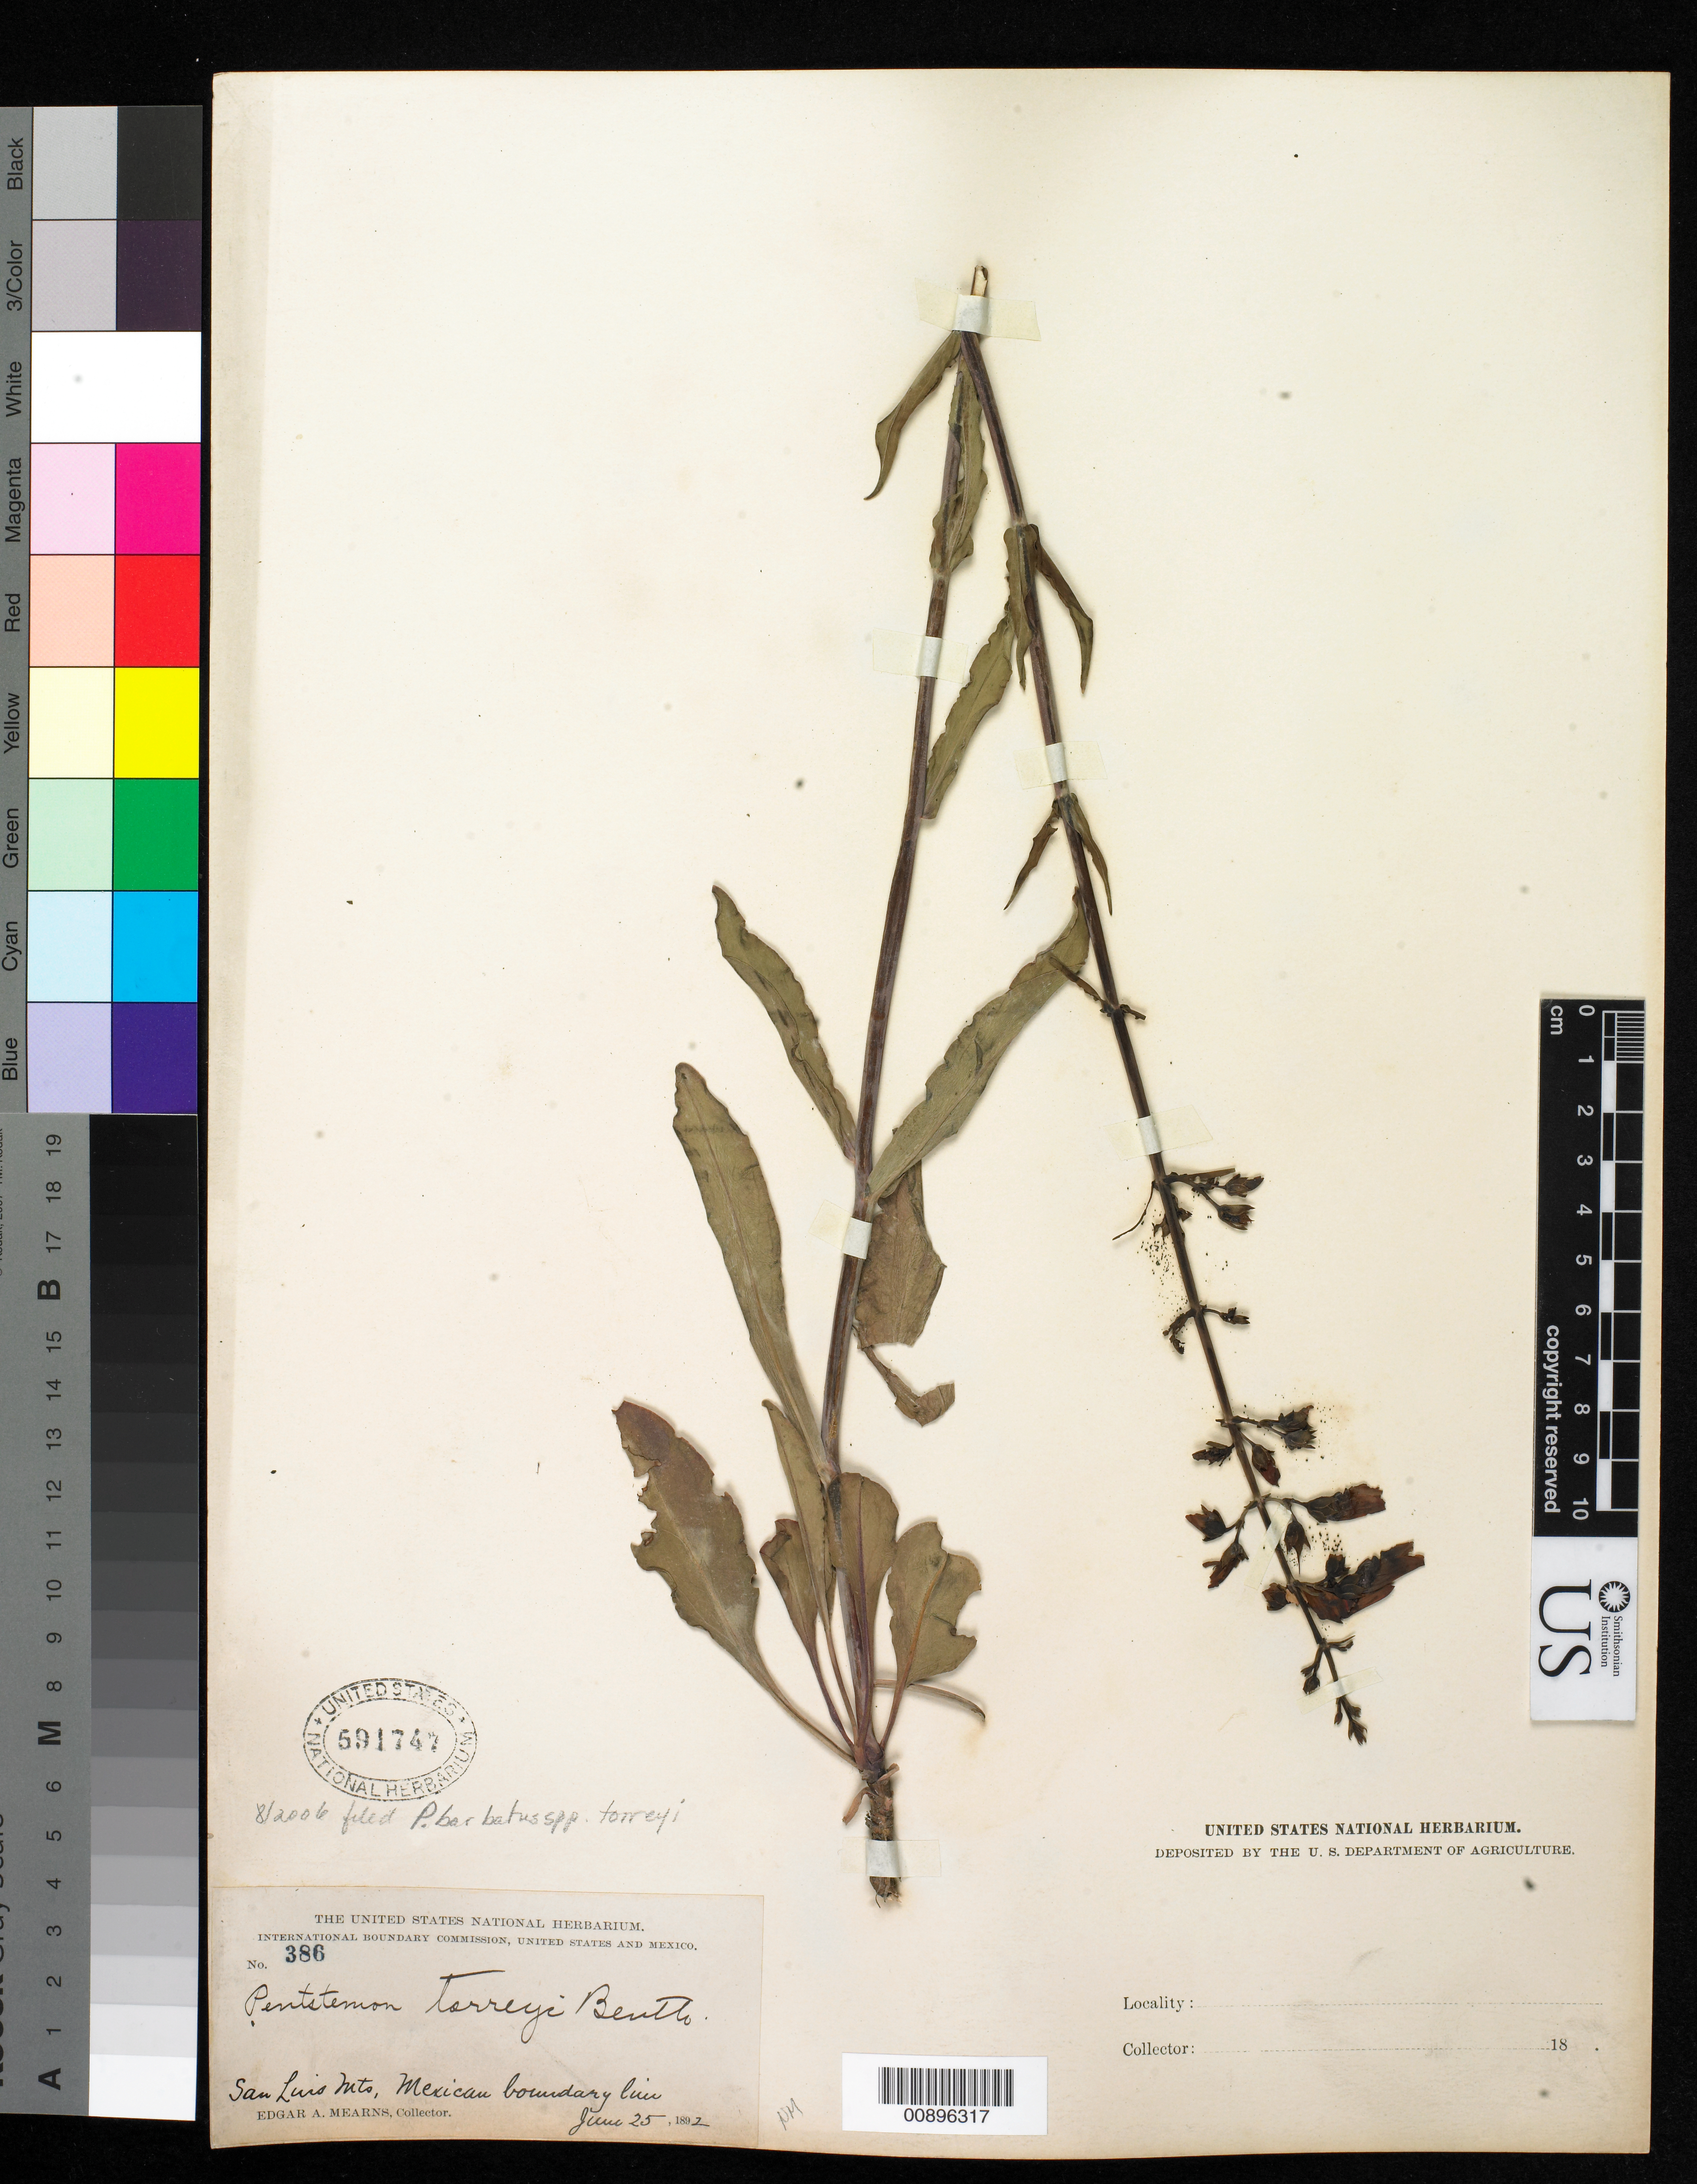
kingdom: Plantae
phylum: Tracheophyta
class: Magnoliopsida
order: Lamiales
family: Plantaginaceae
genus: Penstemon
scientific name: Penstemon barbatus subsp. torreyi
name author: (Benth.) D.D. Keck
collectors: E. A. Mearns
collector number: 386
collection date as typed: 25 Jun 1892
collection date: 1892-06-25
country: United States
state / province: New Mexico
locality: San Luis Mts., Mexican Boundary Line.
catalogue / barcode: US 591747